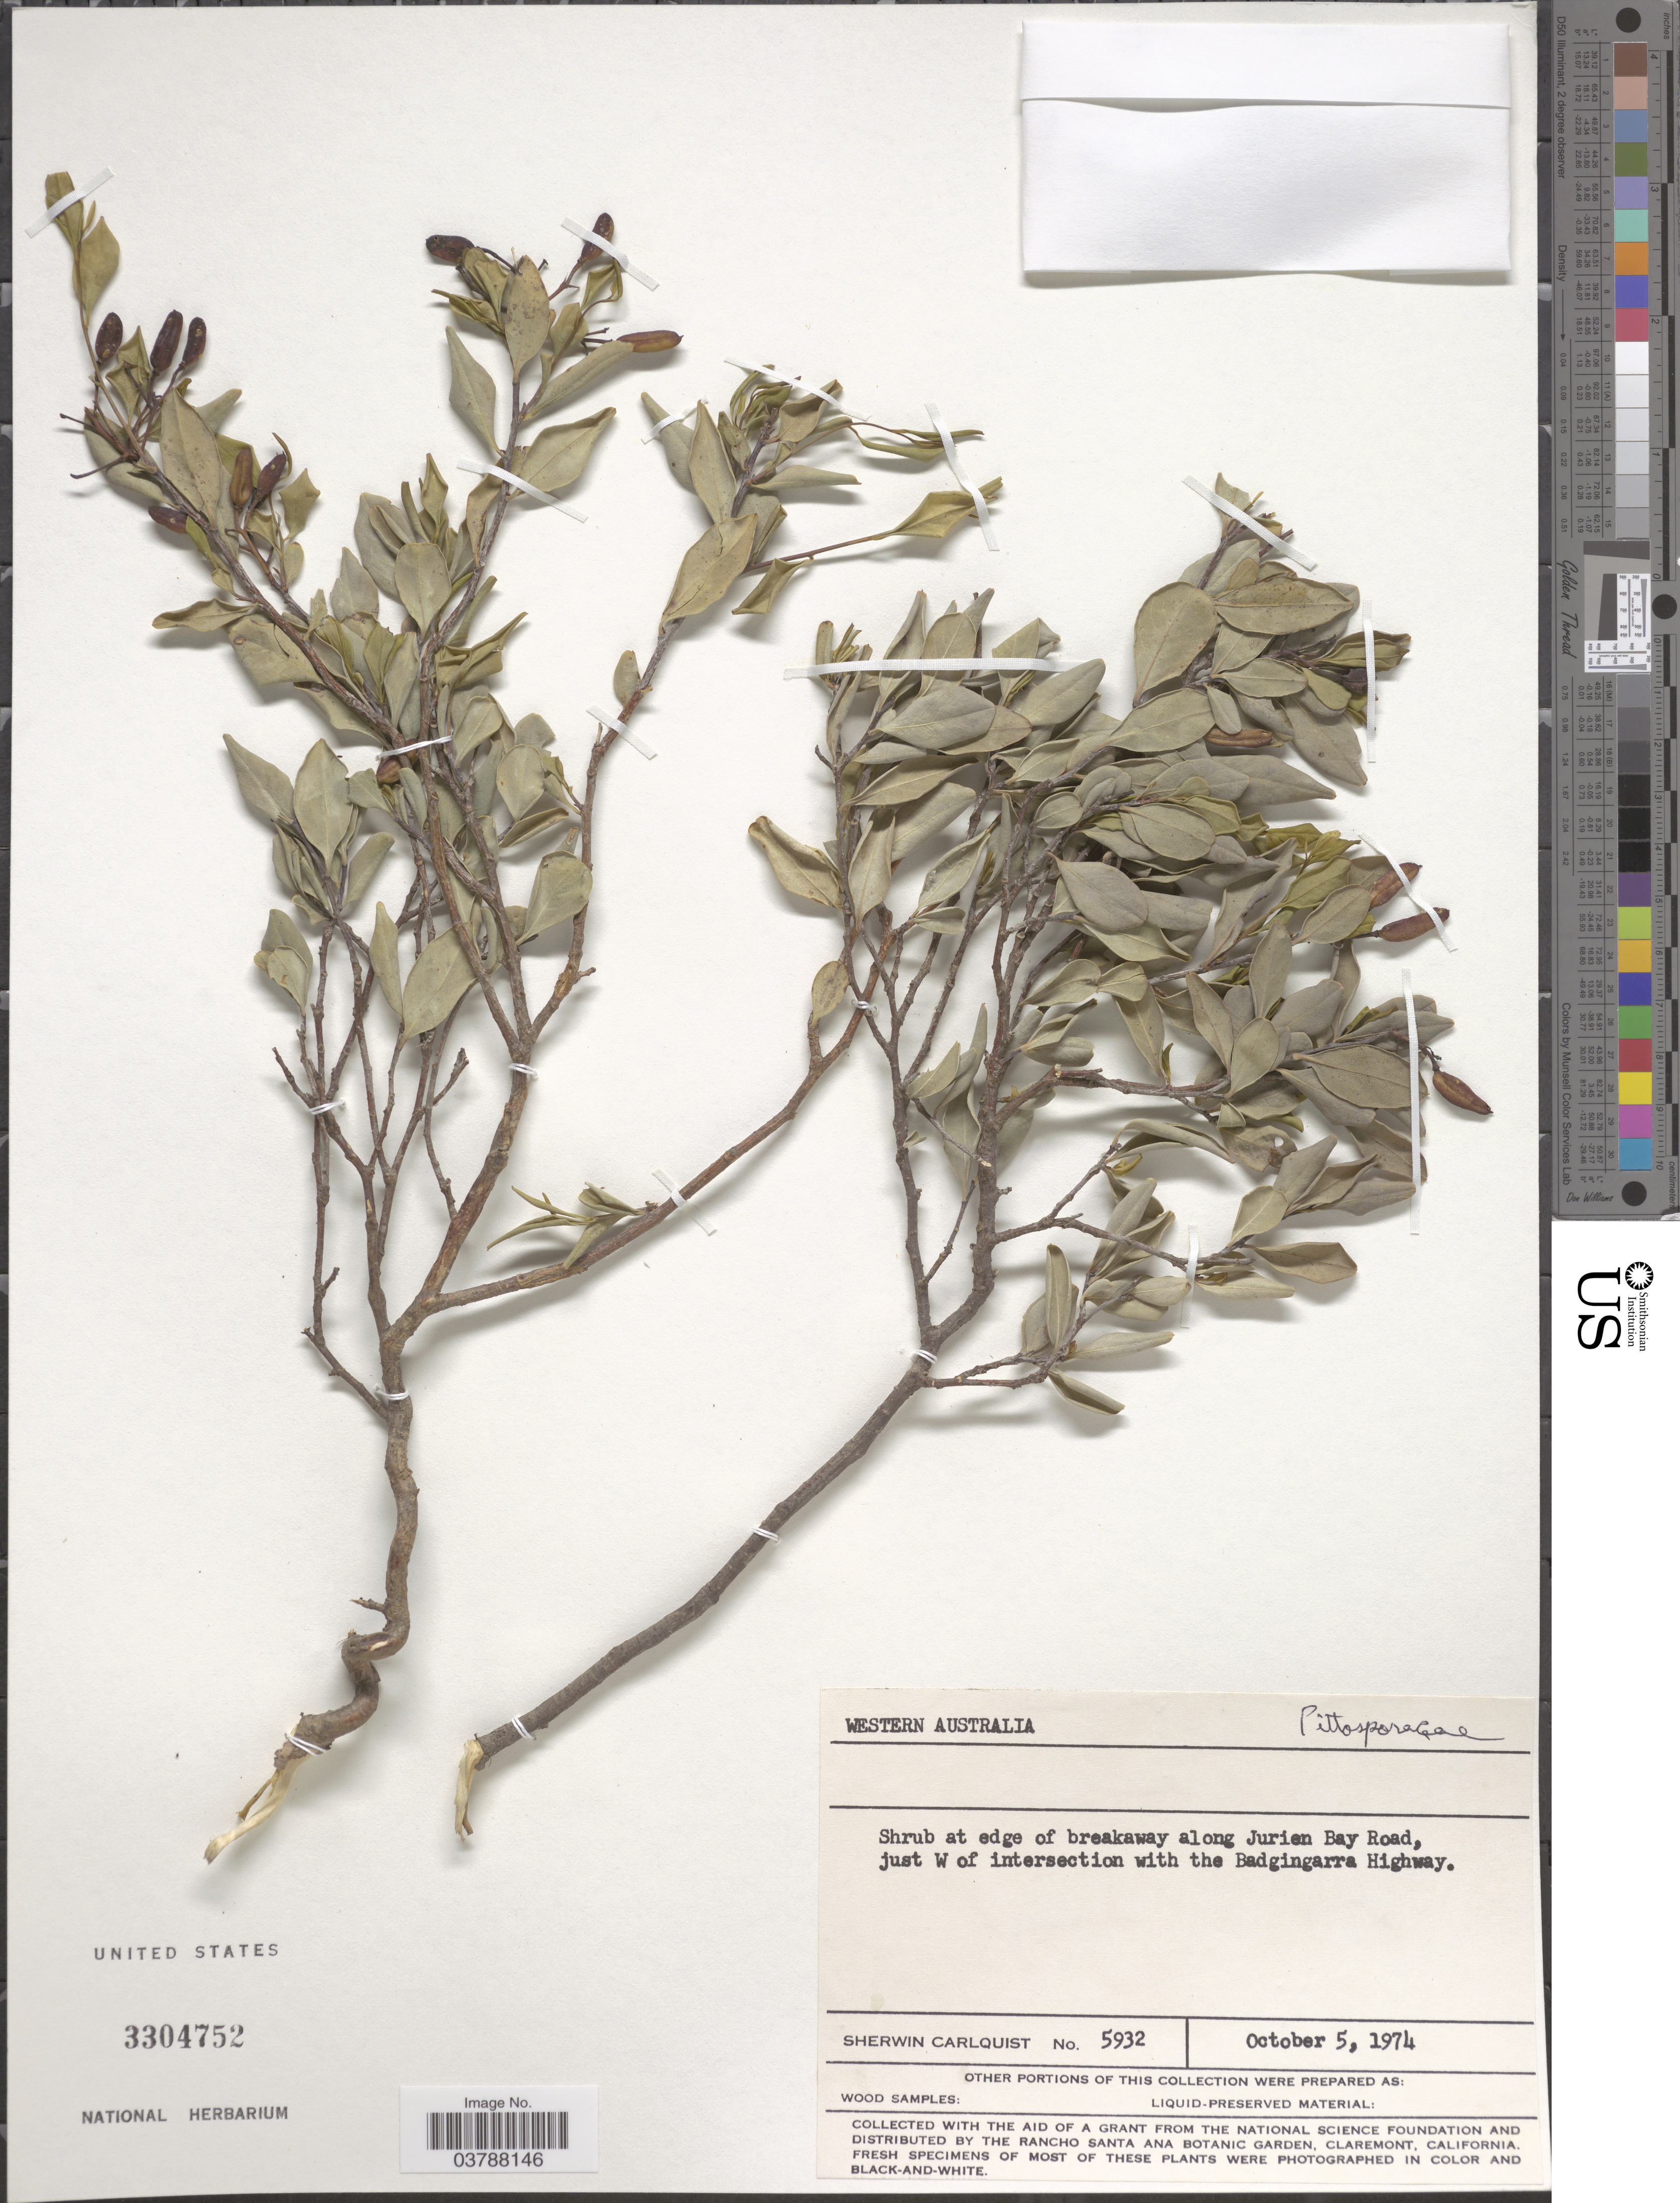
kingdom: Plantae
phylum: Tracheophyta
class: Magnoliopsida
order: Apiales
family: Pittosporaceae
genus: Sollya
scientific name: Sollya sp.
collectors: S. Carlquist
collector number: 5932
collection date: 1974-10-05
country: Australia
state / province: Western Australia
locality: Shrub at edge of breakaway along Jurien Bay Road, just W of intersection with the Badgingarra Highway.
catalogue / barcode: US 3304752